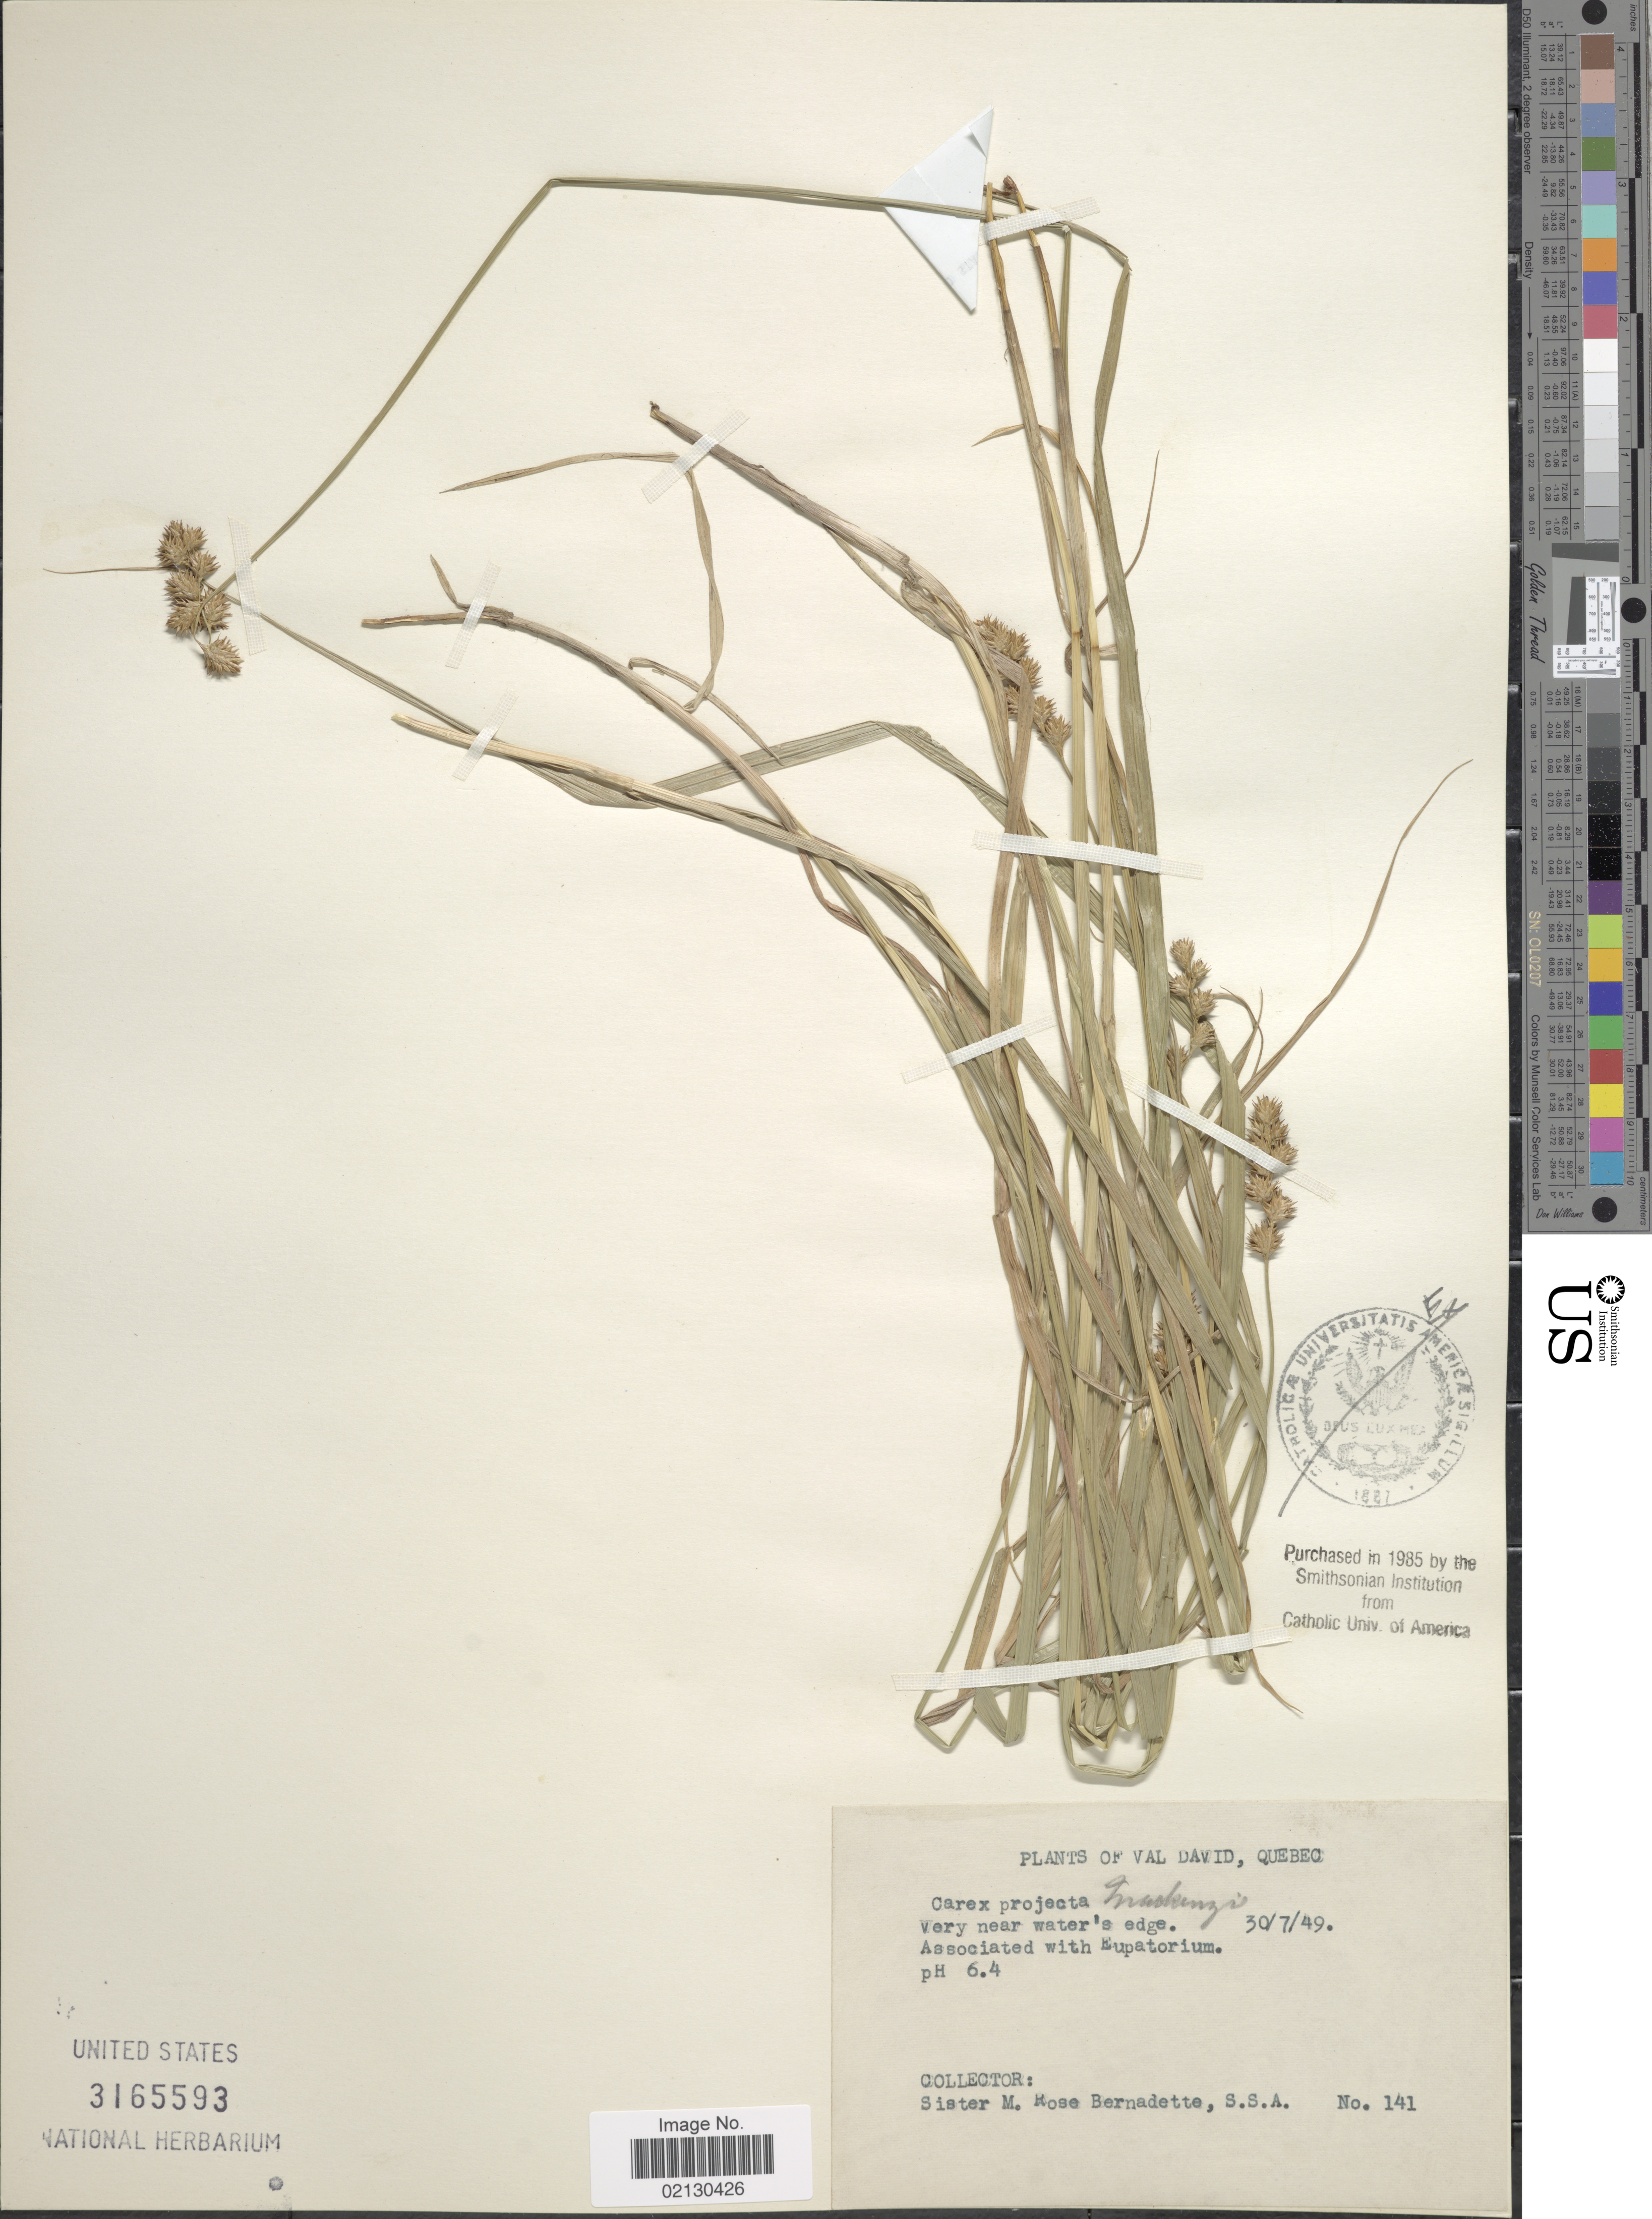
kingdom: Plantae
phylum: Tracheophyta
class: Liliopsida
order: Poales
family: Cyperaceae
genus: Carex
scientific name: Carex projecta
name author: Mack.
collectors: M. Bernadette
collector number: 141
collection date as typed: Transcribed d/m/y: 30/7/49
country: Canada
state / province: Quebec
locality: Val David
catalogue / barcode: US 3165593